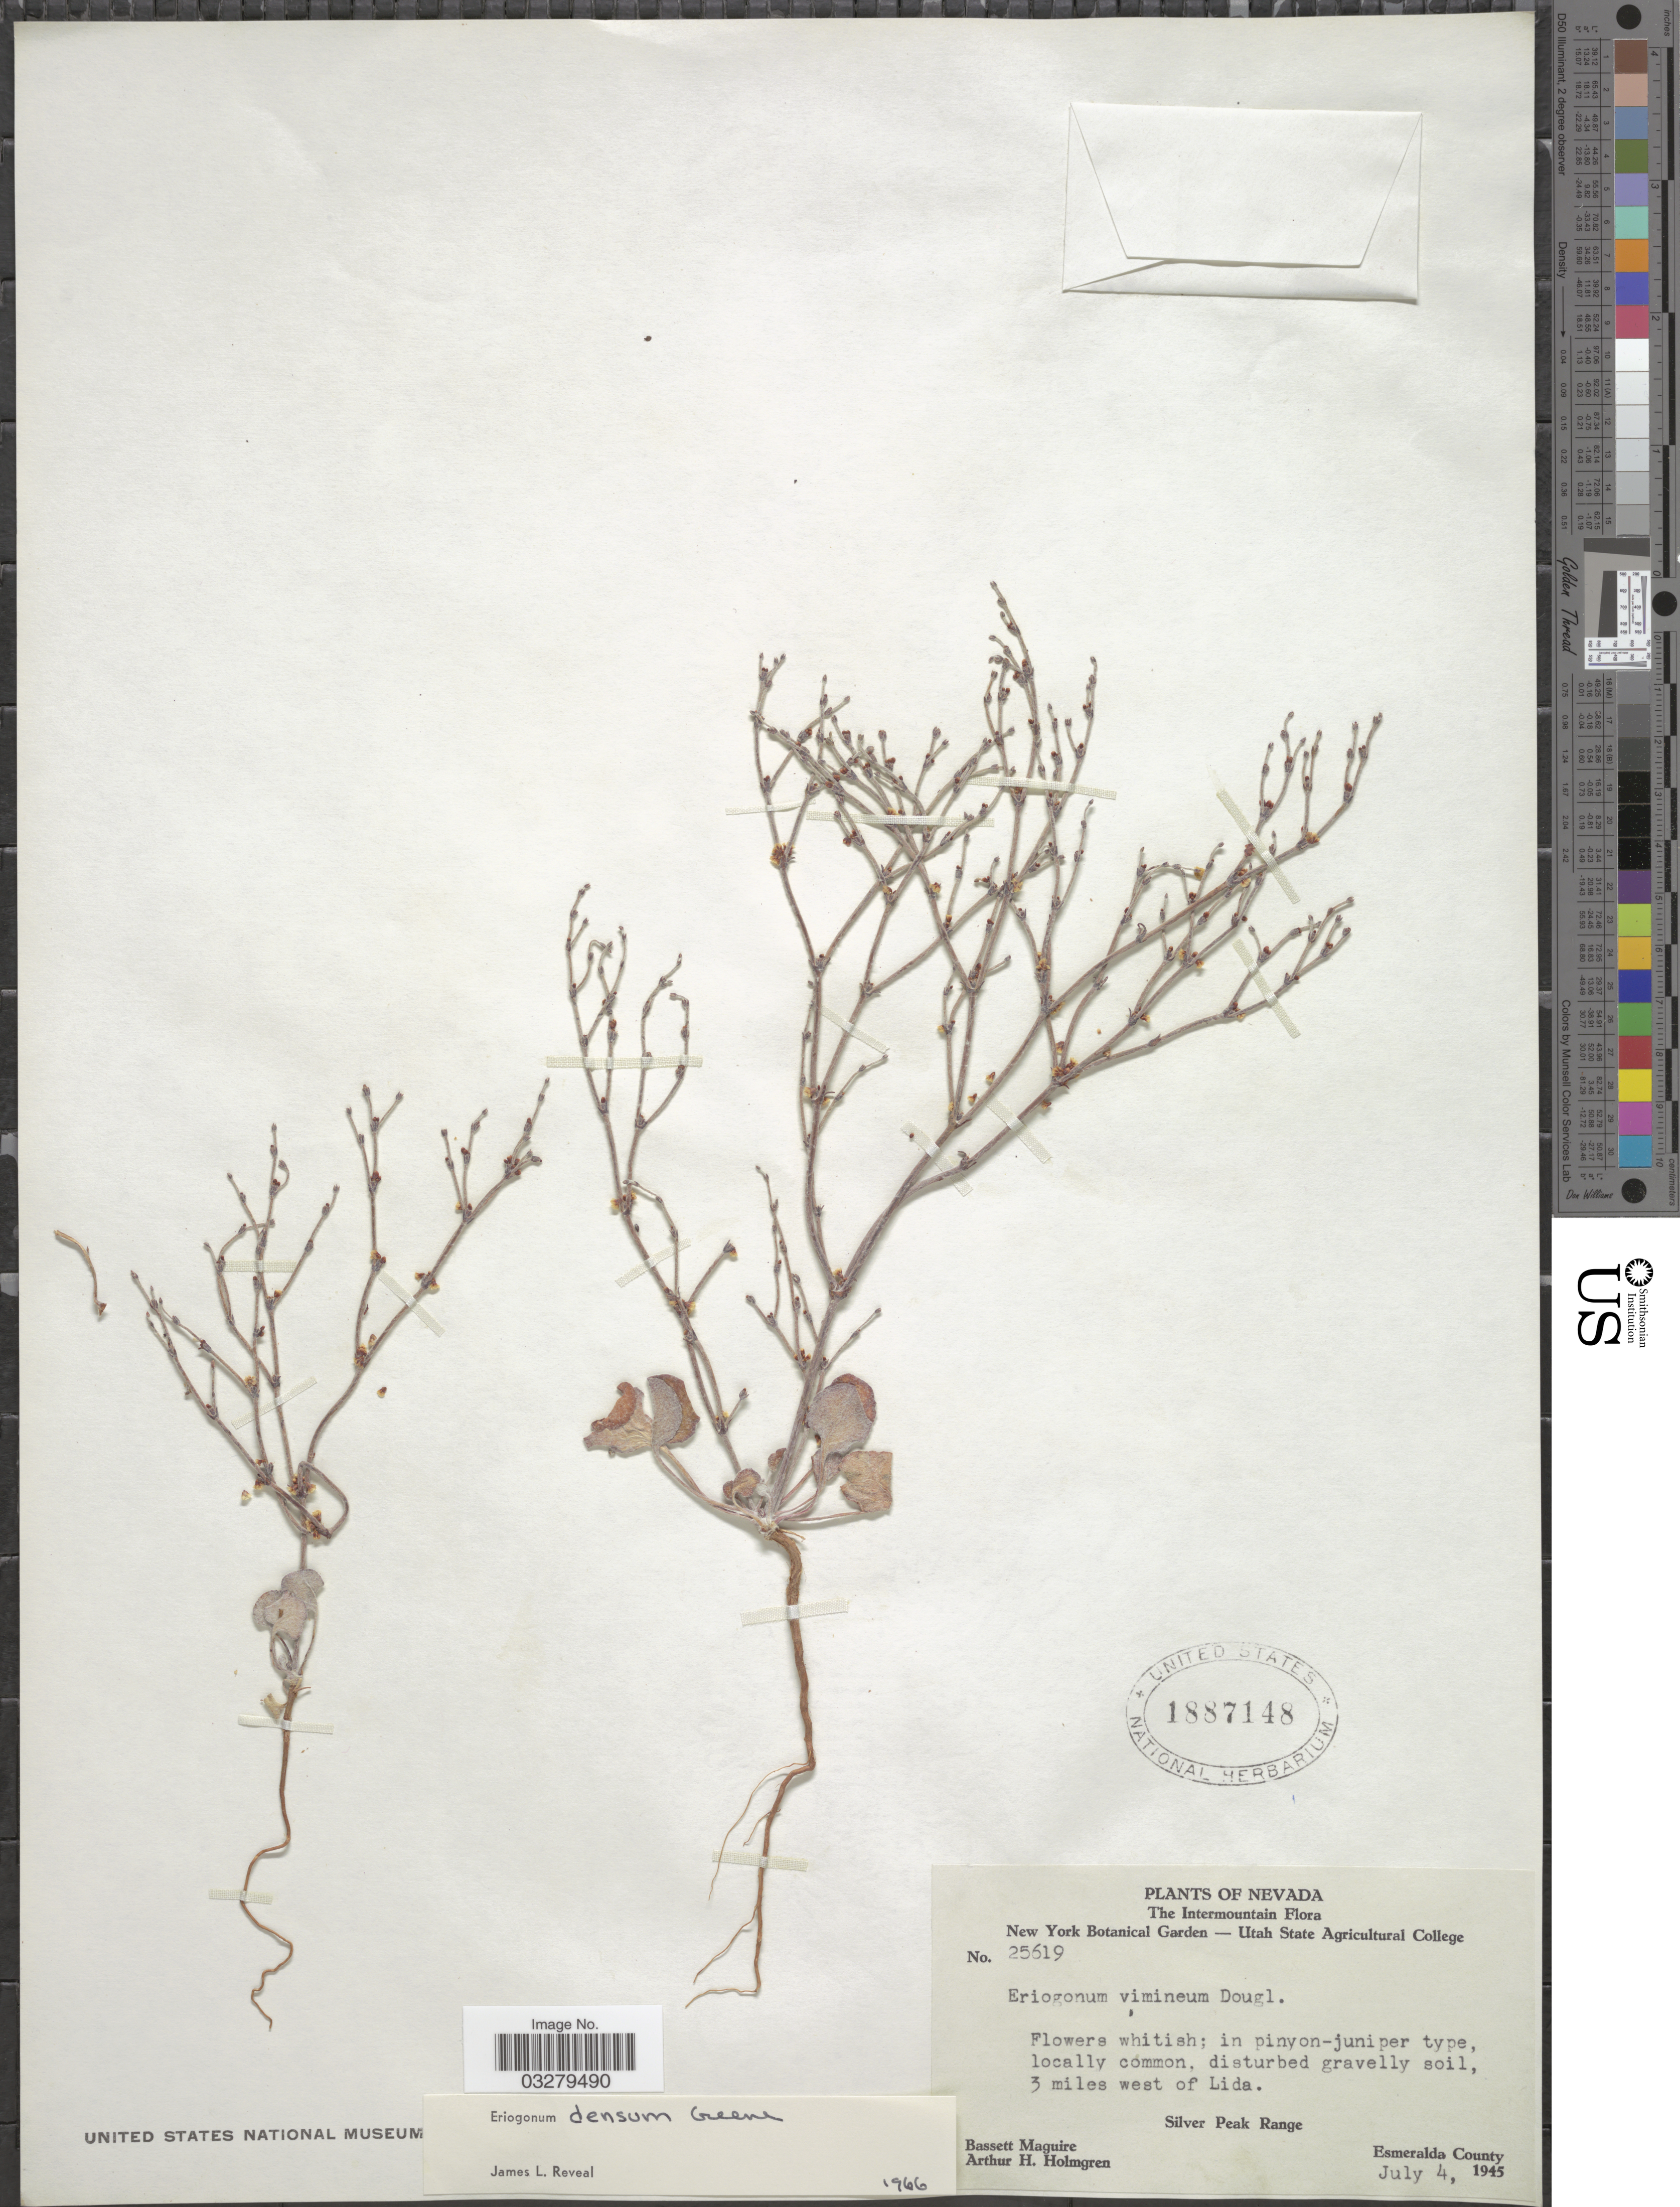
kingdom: Plantae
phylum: Tracheophyta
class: Magnoliopsida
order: Caryophyllales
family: Polygonaceae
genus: Eriogonum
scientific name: Eriogonum palmerianum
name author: Reveal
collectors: B. Maguire & A. H. Holmgren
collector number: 25619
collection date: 1945-07-04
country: United States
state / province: Nevada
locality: The Intermountain, 3 miles west of Lida. Silver Peak Range, Esmeralda County.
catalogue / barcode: US 1887148